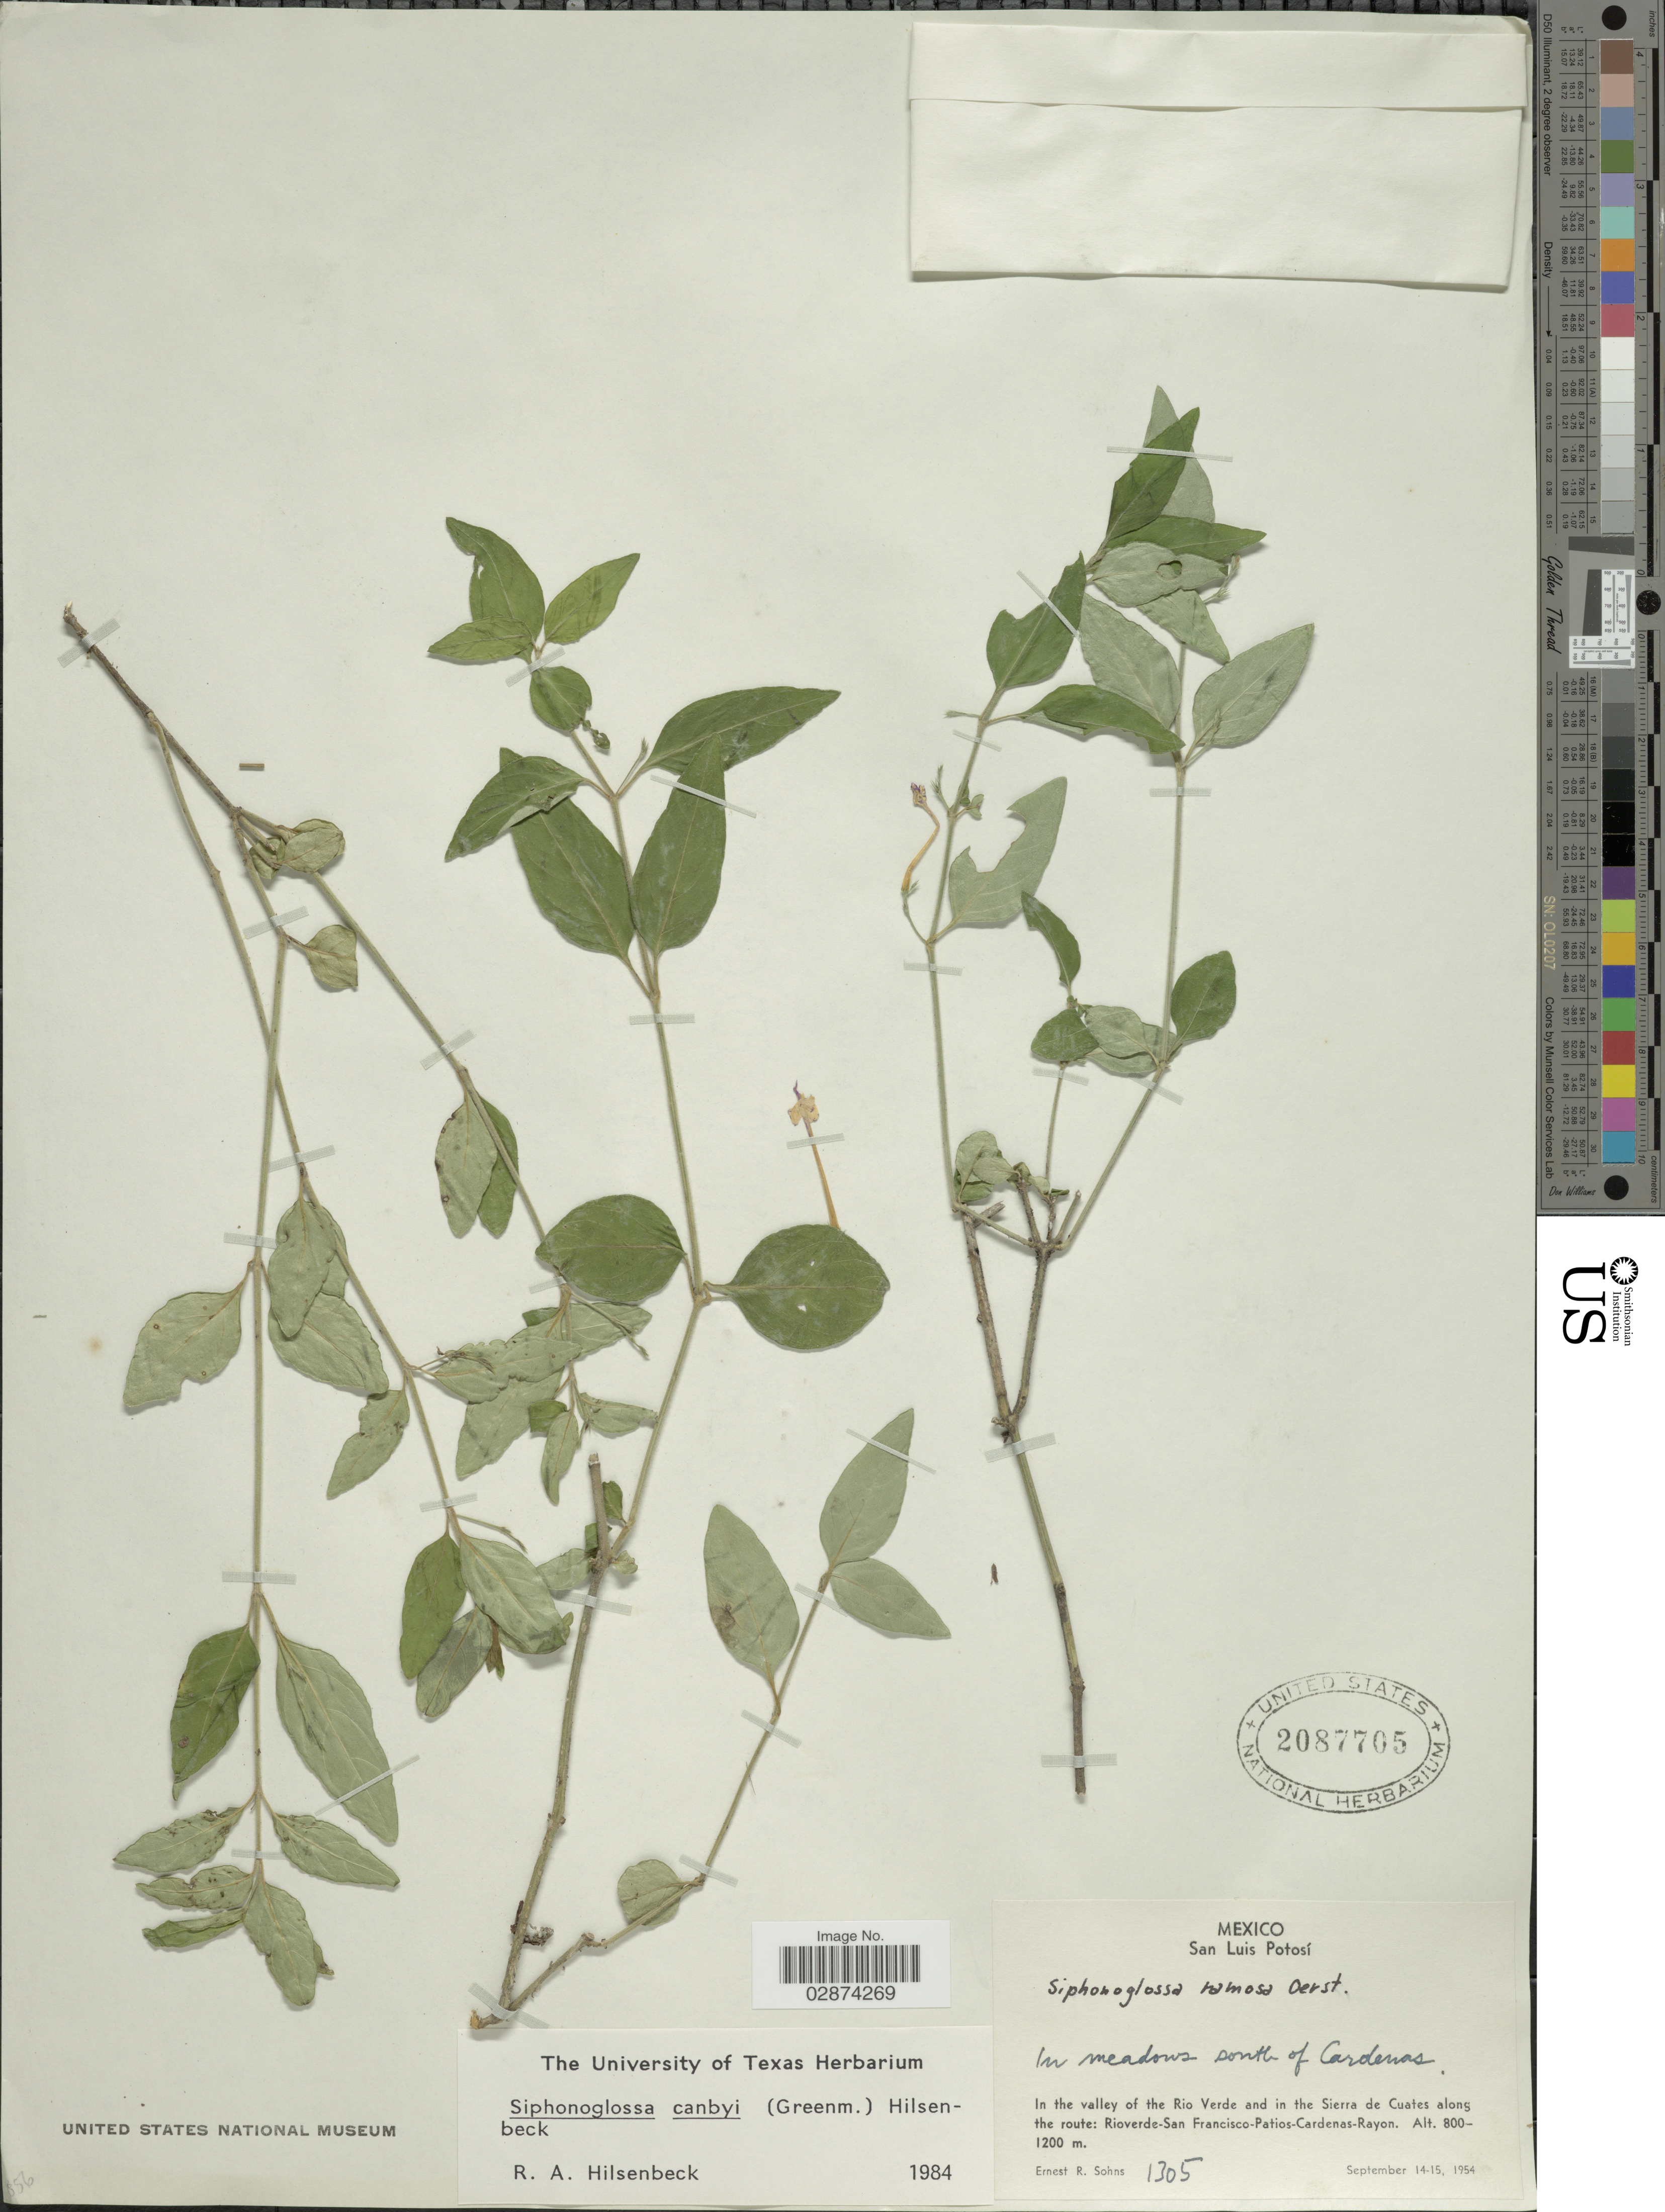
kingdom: Plantae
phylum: Tracheophyta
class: Magnoliopsida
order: Lamiales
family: Acanthaceae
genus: Justicia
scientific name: Justicia canbyi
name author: Greenm.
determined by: Fisher, Amanda, (LOB), California State University, Long Beach (UNITED STATES)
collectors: E. R. Sohns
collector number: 1305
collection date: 1954-09-14/1954-09-15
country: Mexico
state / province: San Luis Potosí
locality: In meadows south of Cardenas. In the valley of the Rio Verde and in the Sierra de Cuates along the route: Rioverde- San Francisco-Patias-Cardenas-Rayon.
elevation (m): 1200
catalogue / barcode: US 2087705